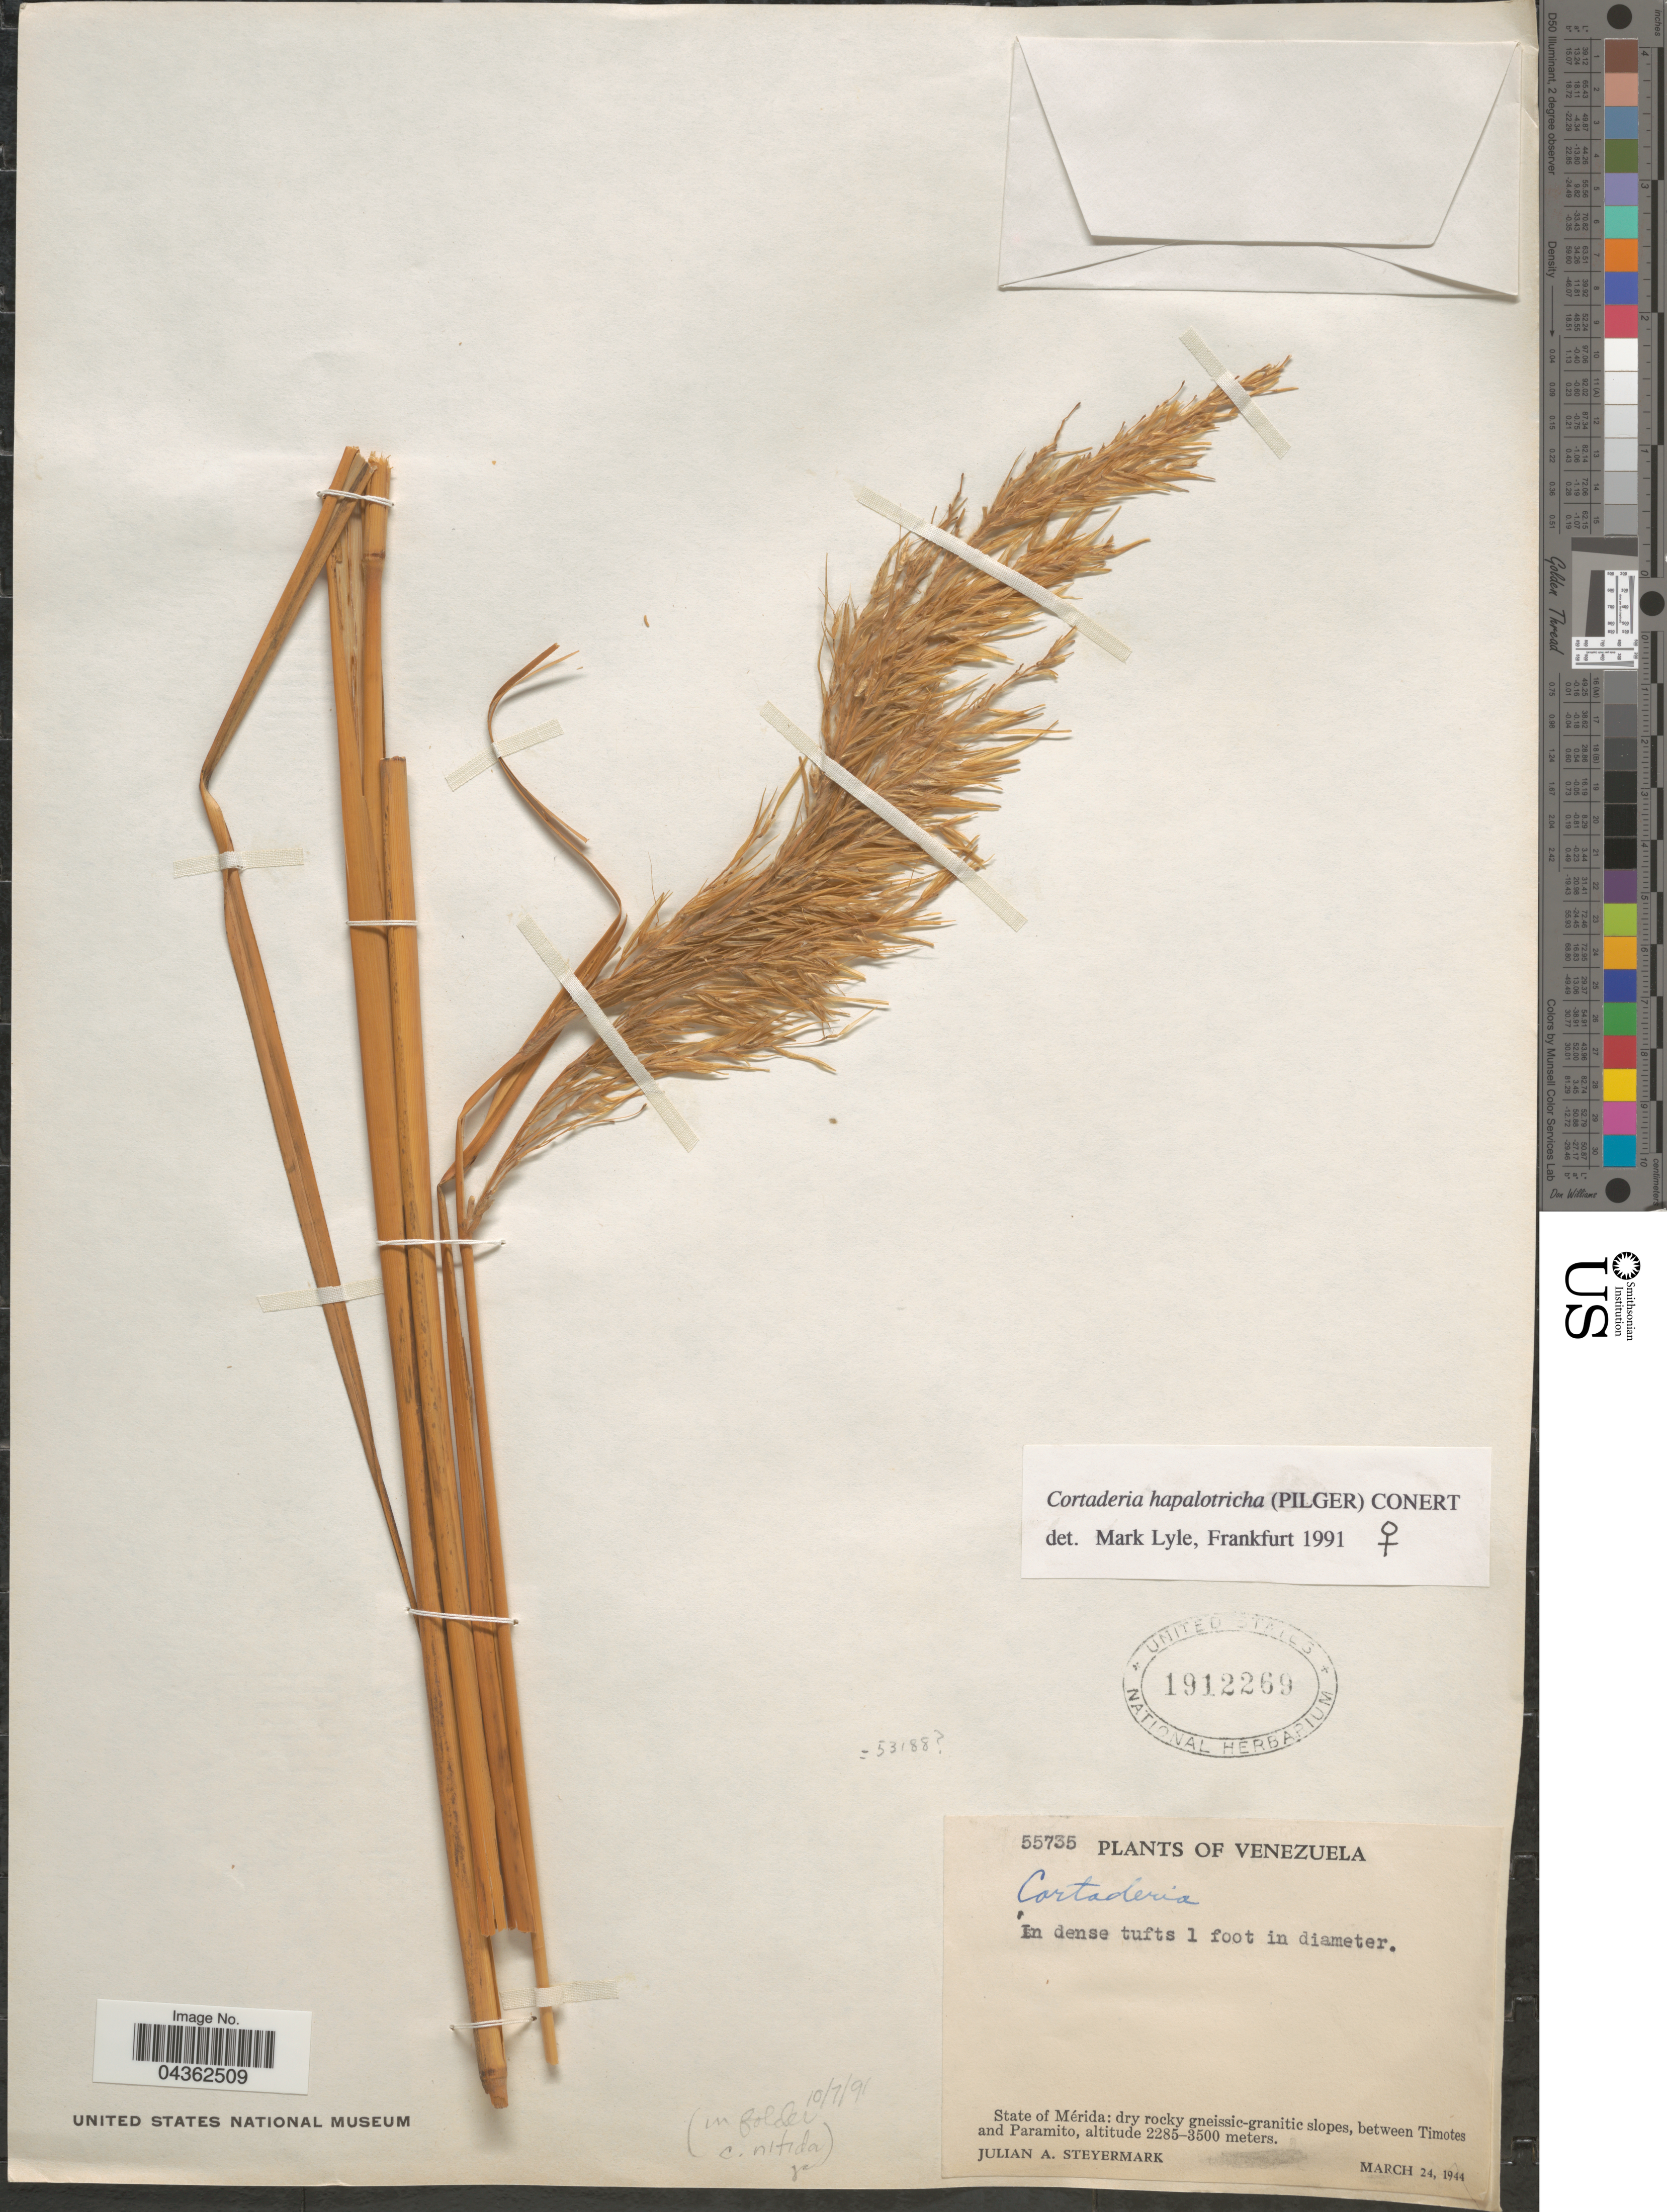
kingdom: Plantae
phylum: Tracheophyta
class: Liliopsida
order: Poales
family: Poaceae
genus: Cortaderia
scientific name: Cortaderia hapalotricha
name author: (Pilg.) Conert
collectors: J. Steyermark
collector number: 55735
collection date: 1944-03-24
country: Venezuela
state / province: Merida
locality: Between Timotes and Paramito.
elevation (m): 2285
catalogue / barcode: US 1912269